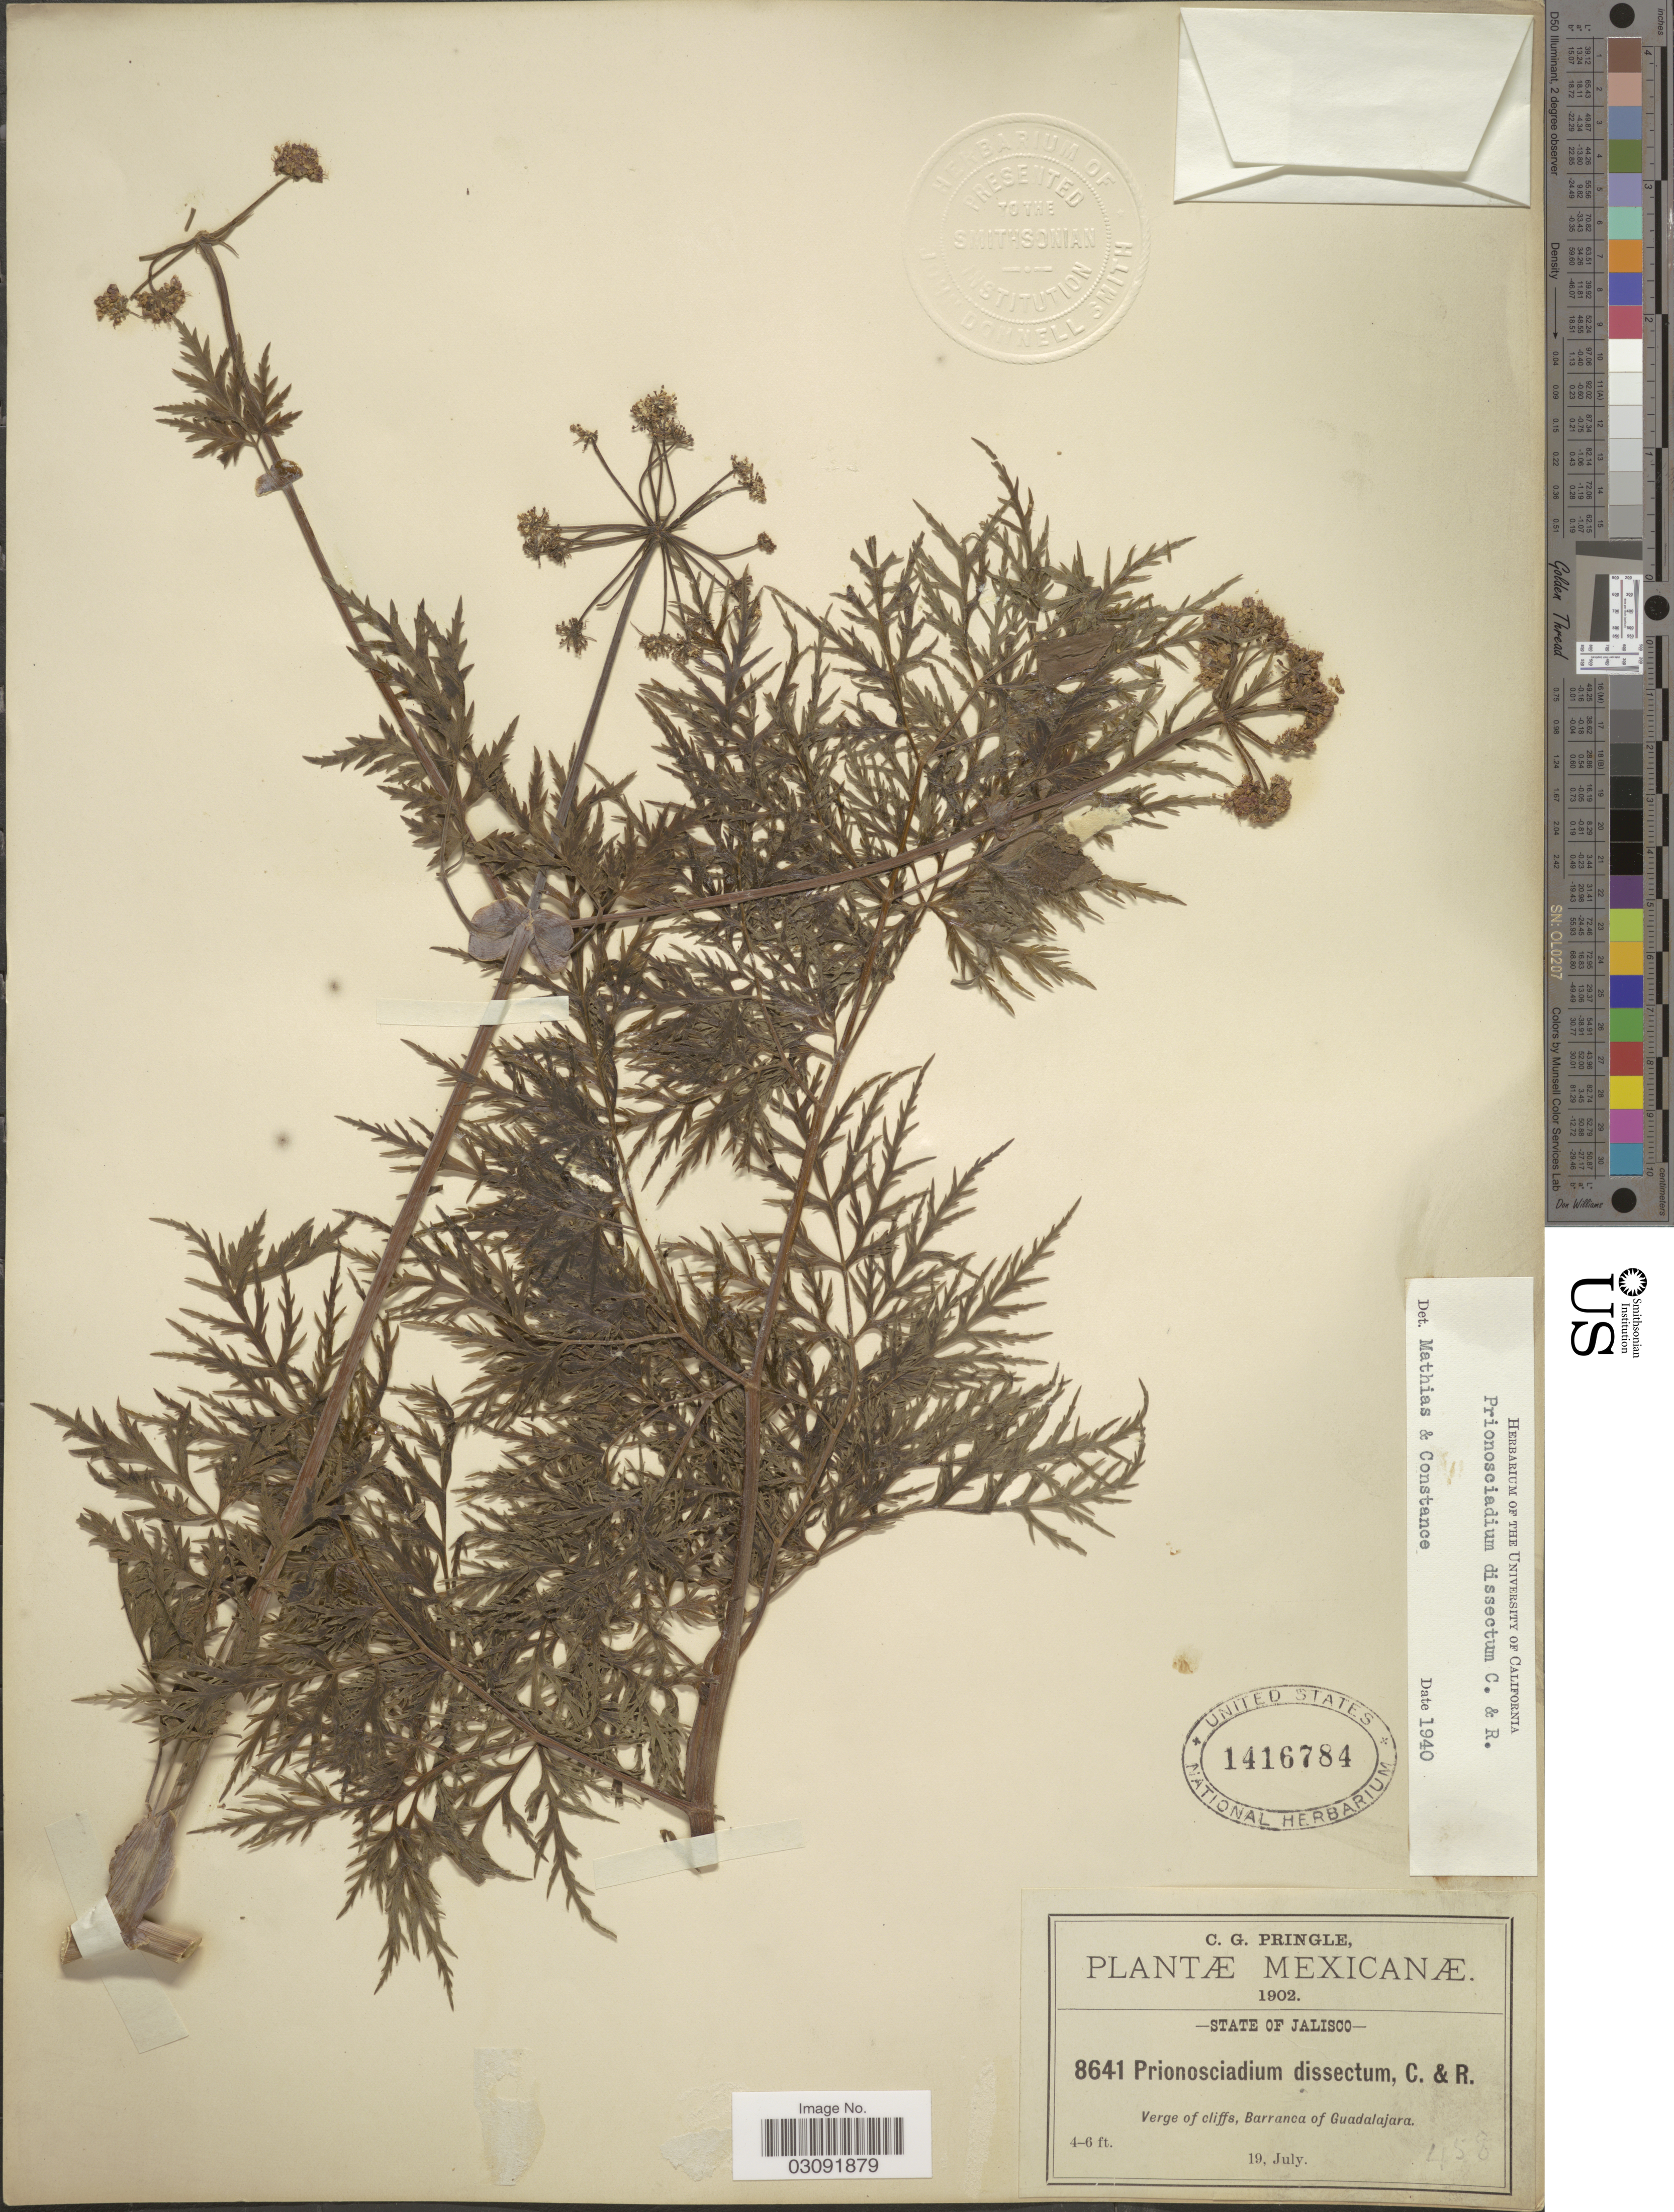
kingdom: Plantae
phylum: Tracheophyta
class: Magnoliopsida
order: Apiales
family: Apiaceae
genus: Prionosciadium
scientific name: Prionosciadium dissectum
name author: J.M. Coult. & Rose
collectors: C. G. Pringle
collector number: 8641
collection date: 1902-07-19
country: Mexico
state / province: Jalisco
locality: Verge of cliffs, Barranca of Guadalajara.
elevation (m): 1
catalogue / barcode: US 1416784